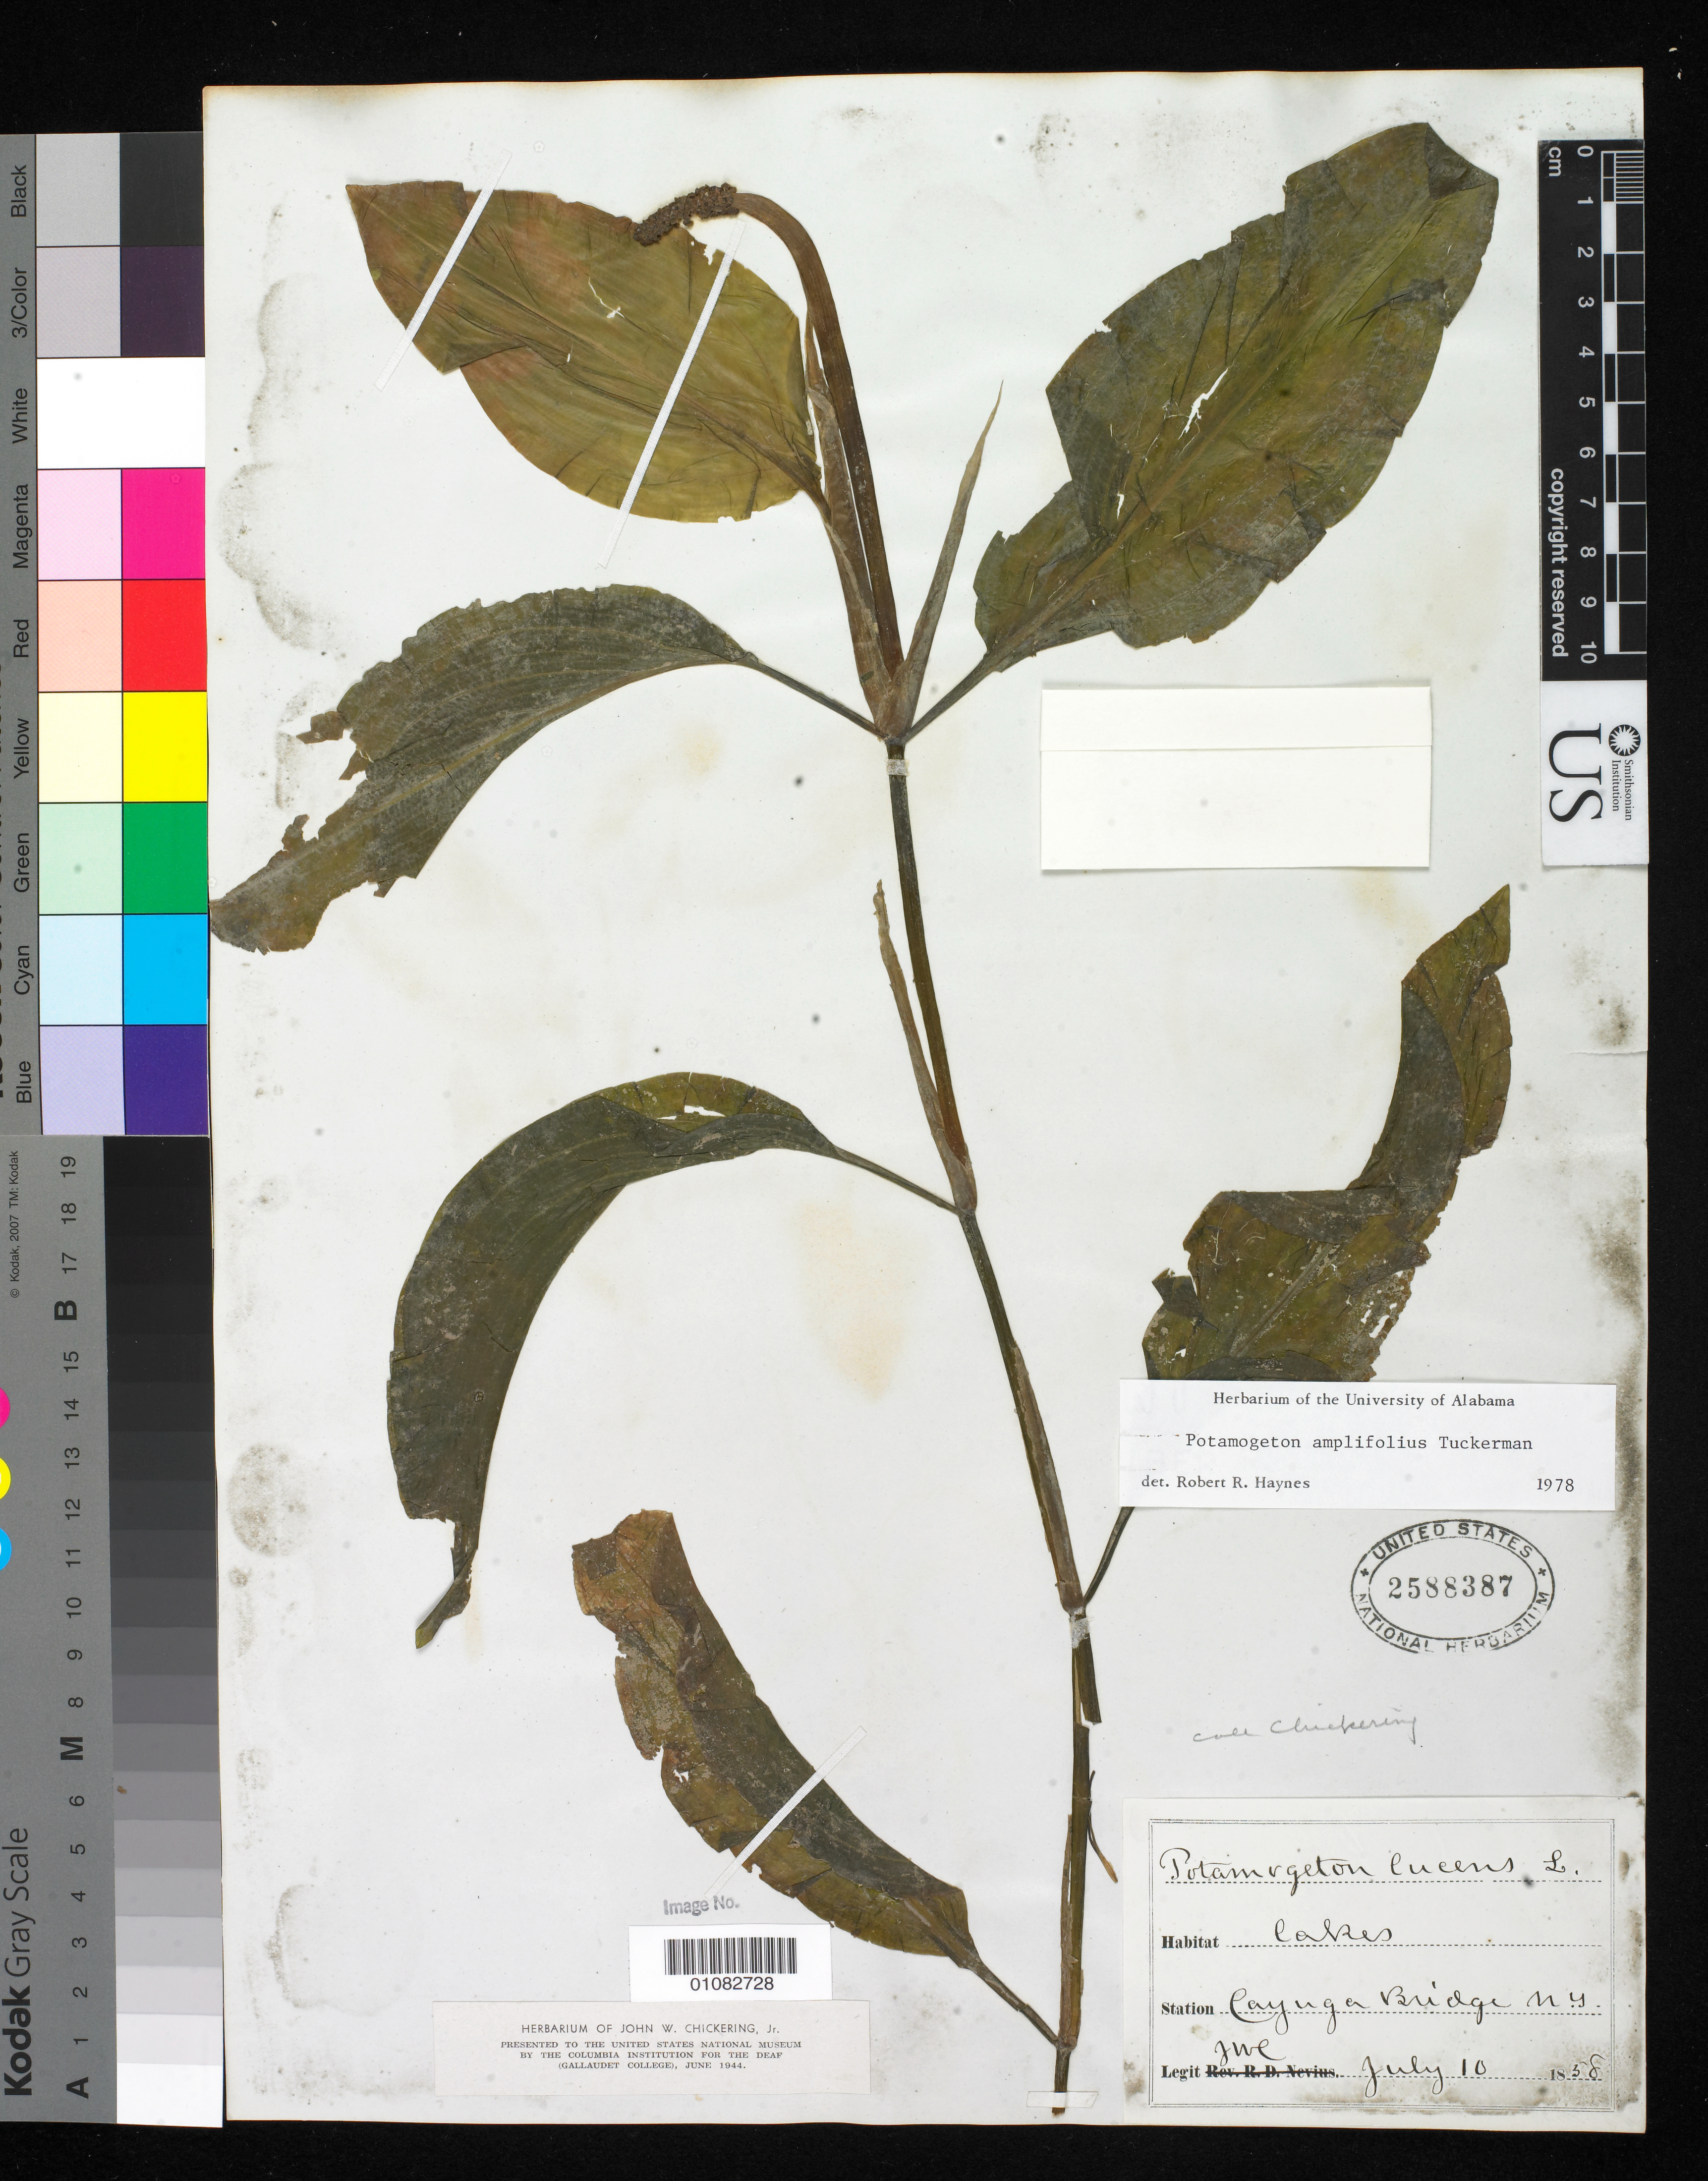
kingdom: Plantae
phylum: Tracheophyta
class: Liliopsida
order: Alismatales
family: Potamogetonaceae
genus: Potamogeton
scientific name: Potamogeton amplifolius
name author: Tuckerm.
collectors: J. W. Chickering Jr.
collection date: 1858-07-10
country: United States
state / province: New York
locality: Cayuga Bridge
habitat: Lakes.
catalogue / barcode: US 2588387